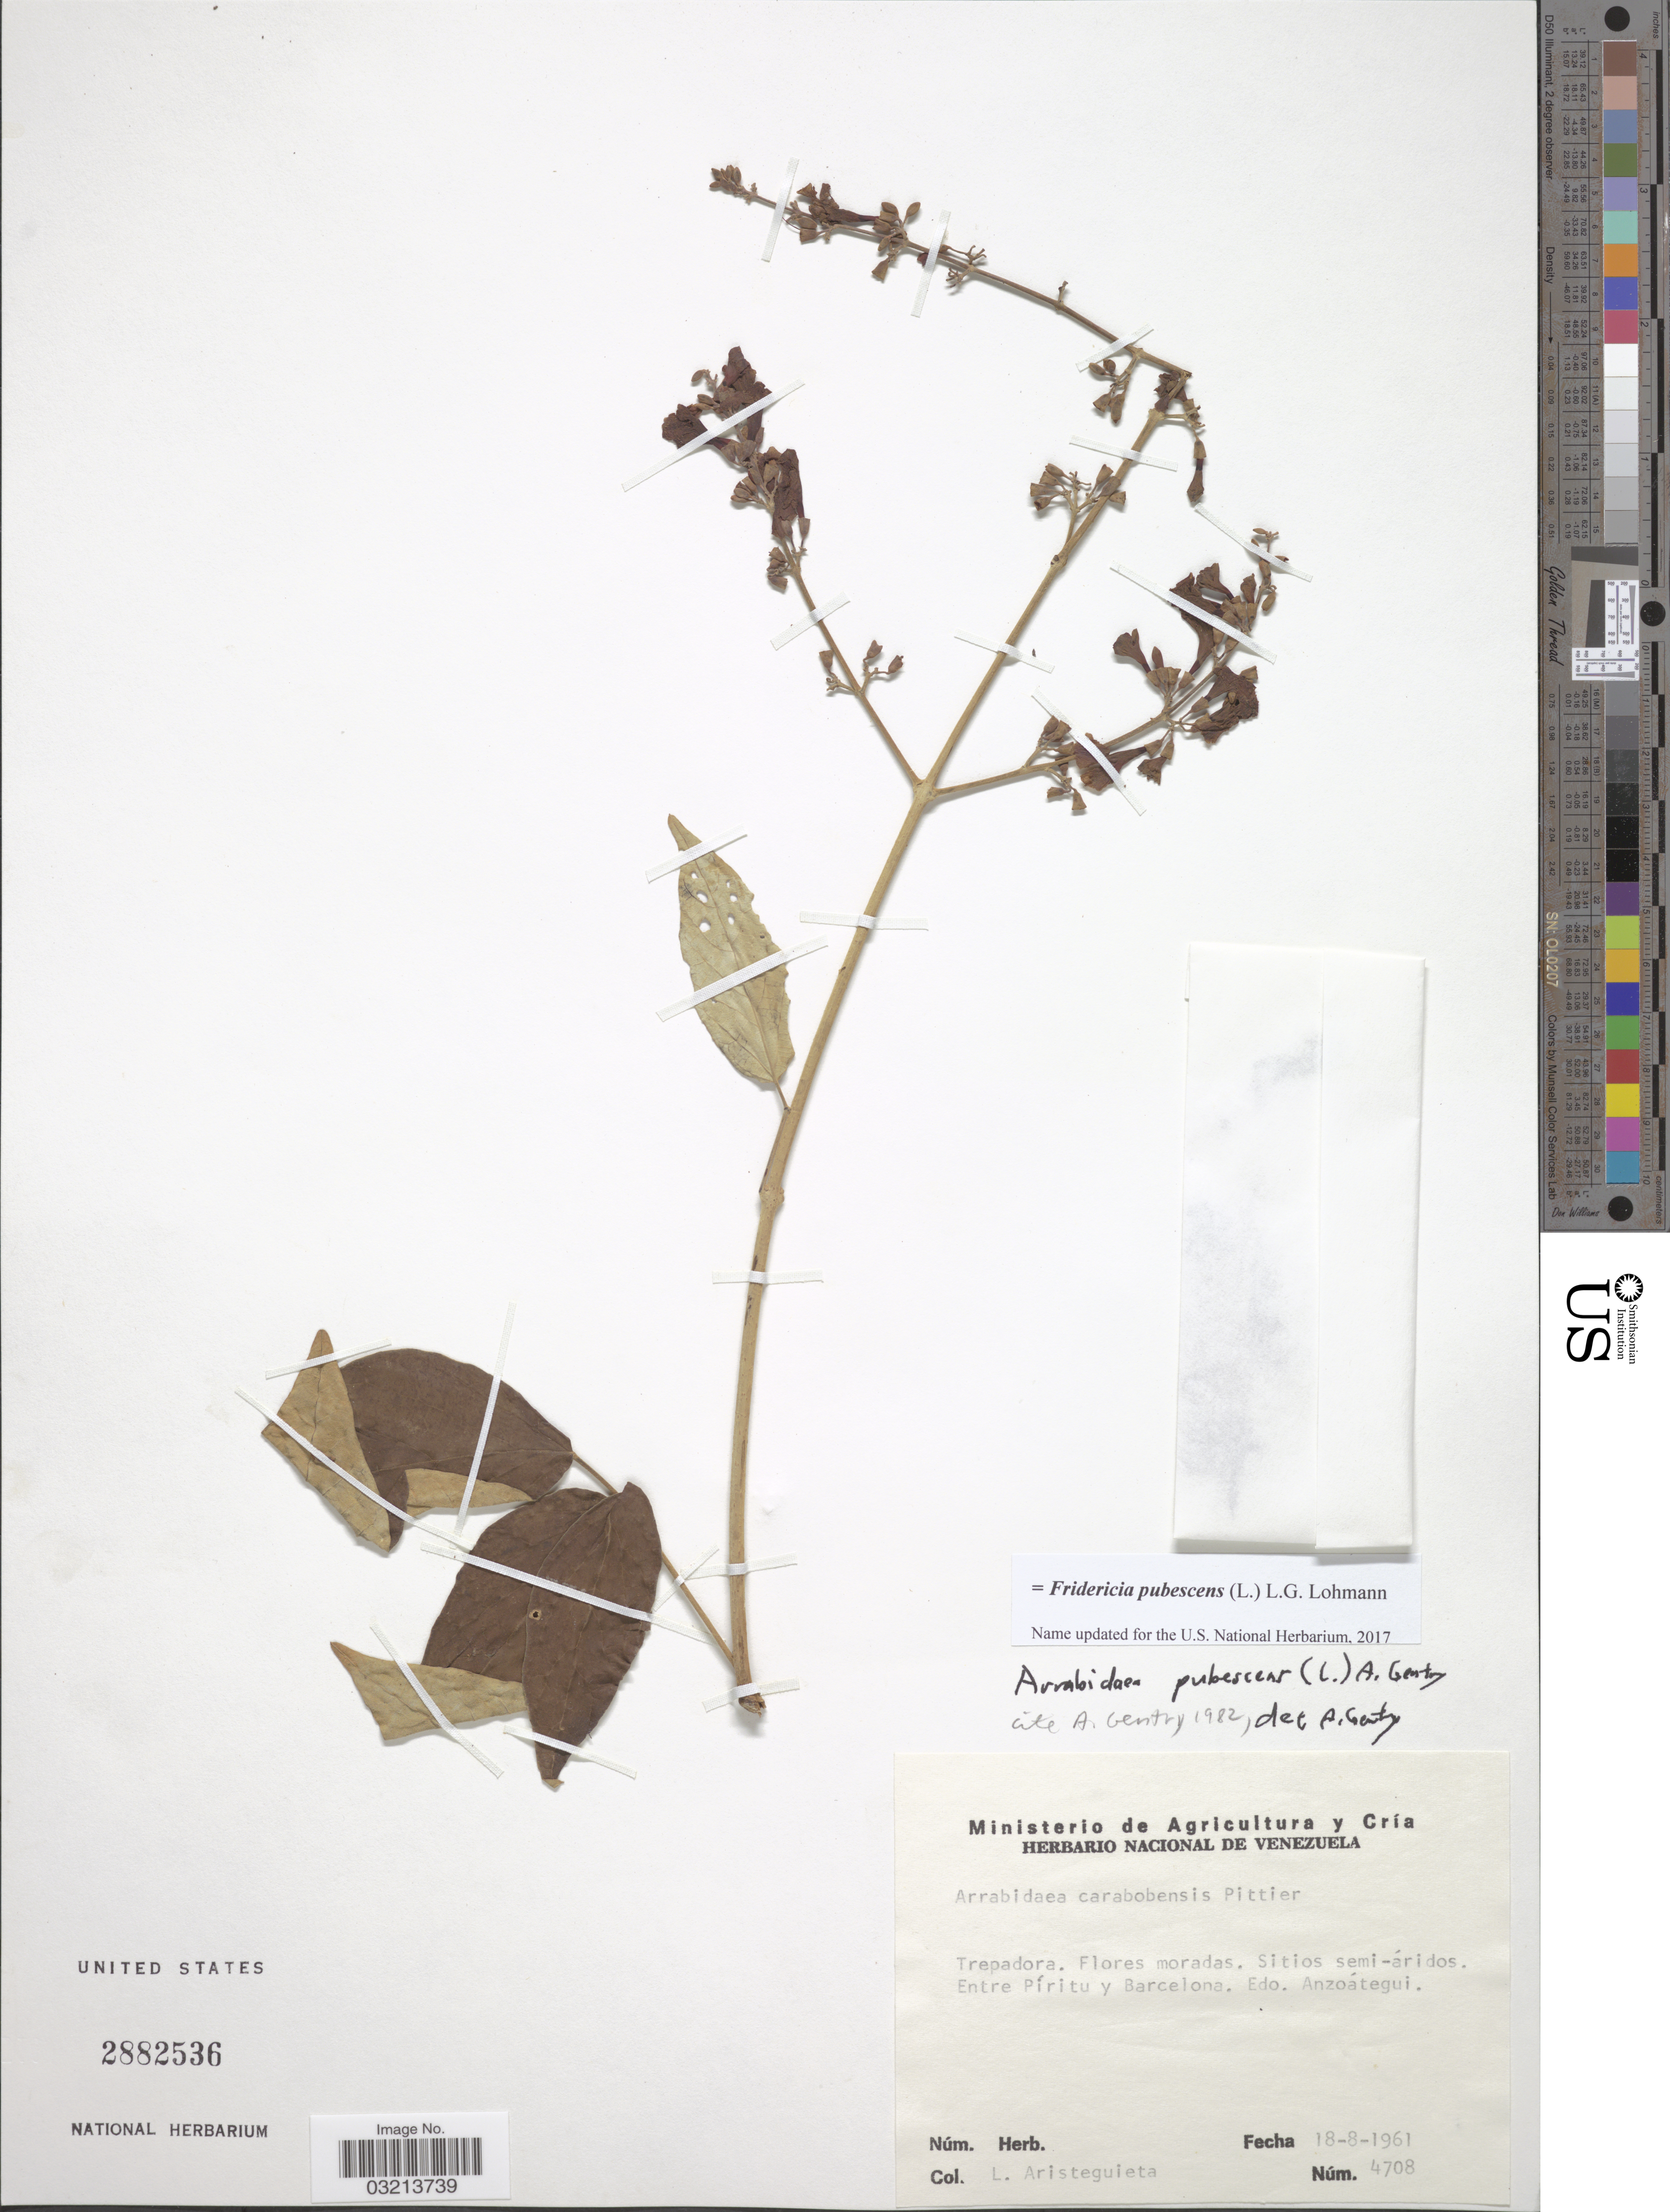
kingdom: Plantae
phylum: Tracheophyta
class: Magnoliopsida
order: Lamiales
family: Bignoniaceae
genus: Fridericia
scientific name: Fridericia pubescens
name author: (L.) L.G. Lohmann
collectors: L. Aristeguieta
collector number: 4708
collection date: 1961-08-18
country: Venezuela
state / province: Anzoategui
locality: Entre Píritu y Barcelona.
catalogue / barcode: US 2882536